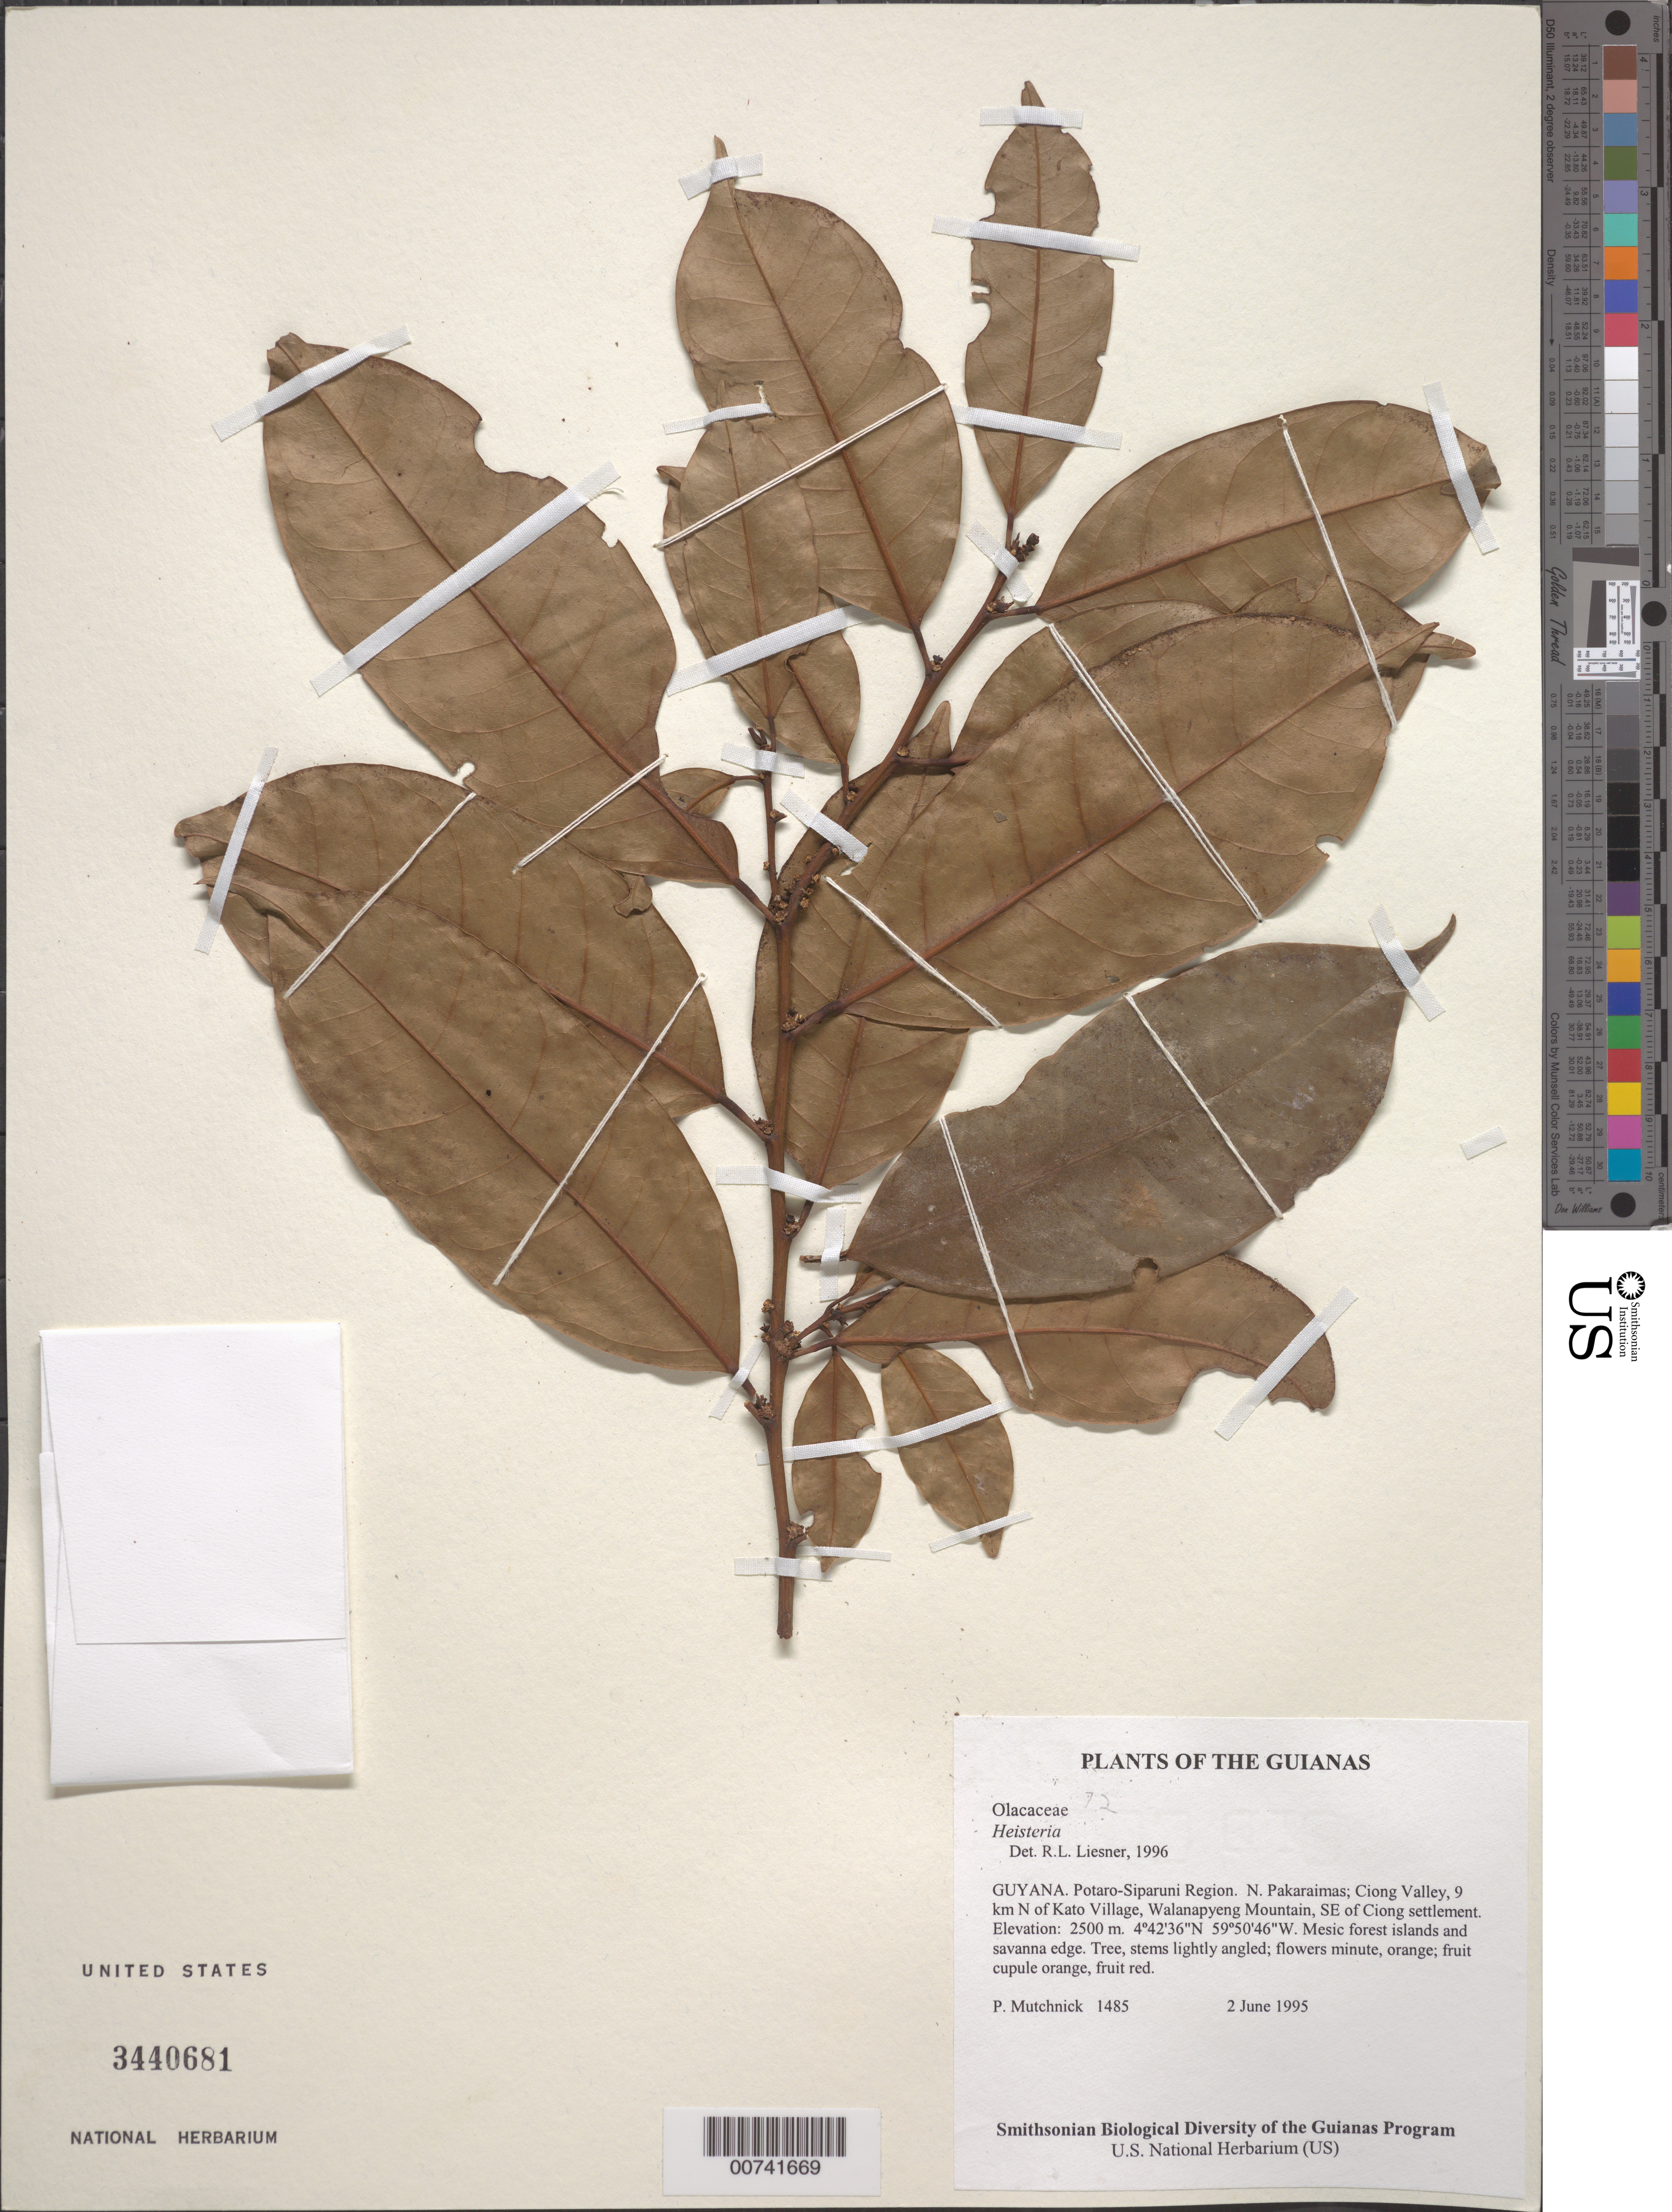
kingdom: Plantae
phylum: Tracheophyta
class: Magnoliopsida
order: Santalales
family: Erythropalaceae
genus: Heisteria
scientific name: Heisteria sp.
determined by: Liesner, R. L.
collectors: P. Mutchnick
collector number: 1485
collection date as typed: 2 June 1995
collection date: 1995-06-02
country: Guyana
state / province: Potaro-Siparuni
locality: N. Pakaraimas; Ciong Valley, 9 km N of Kato Village, Walanapyeng Mountain, SE of Ciong settlement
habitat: Mesic forest islands and savanna edge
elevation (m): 2500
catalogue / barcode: US 3440681